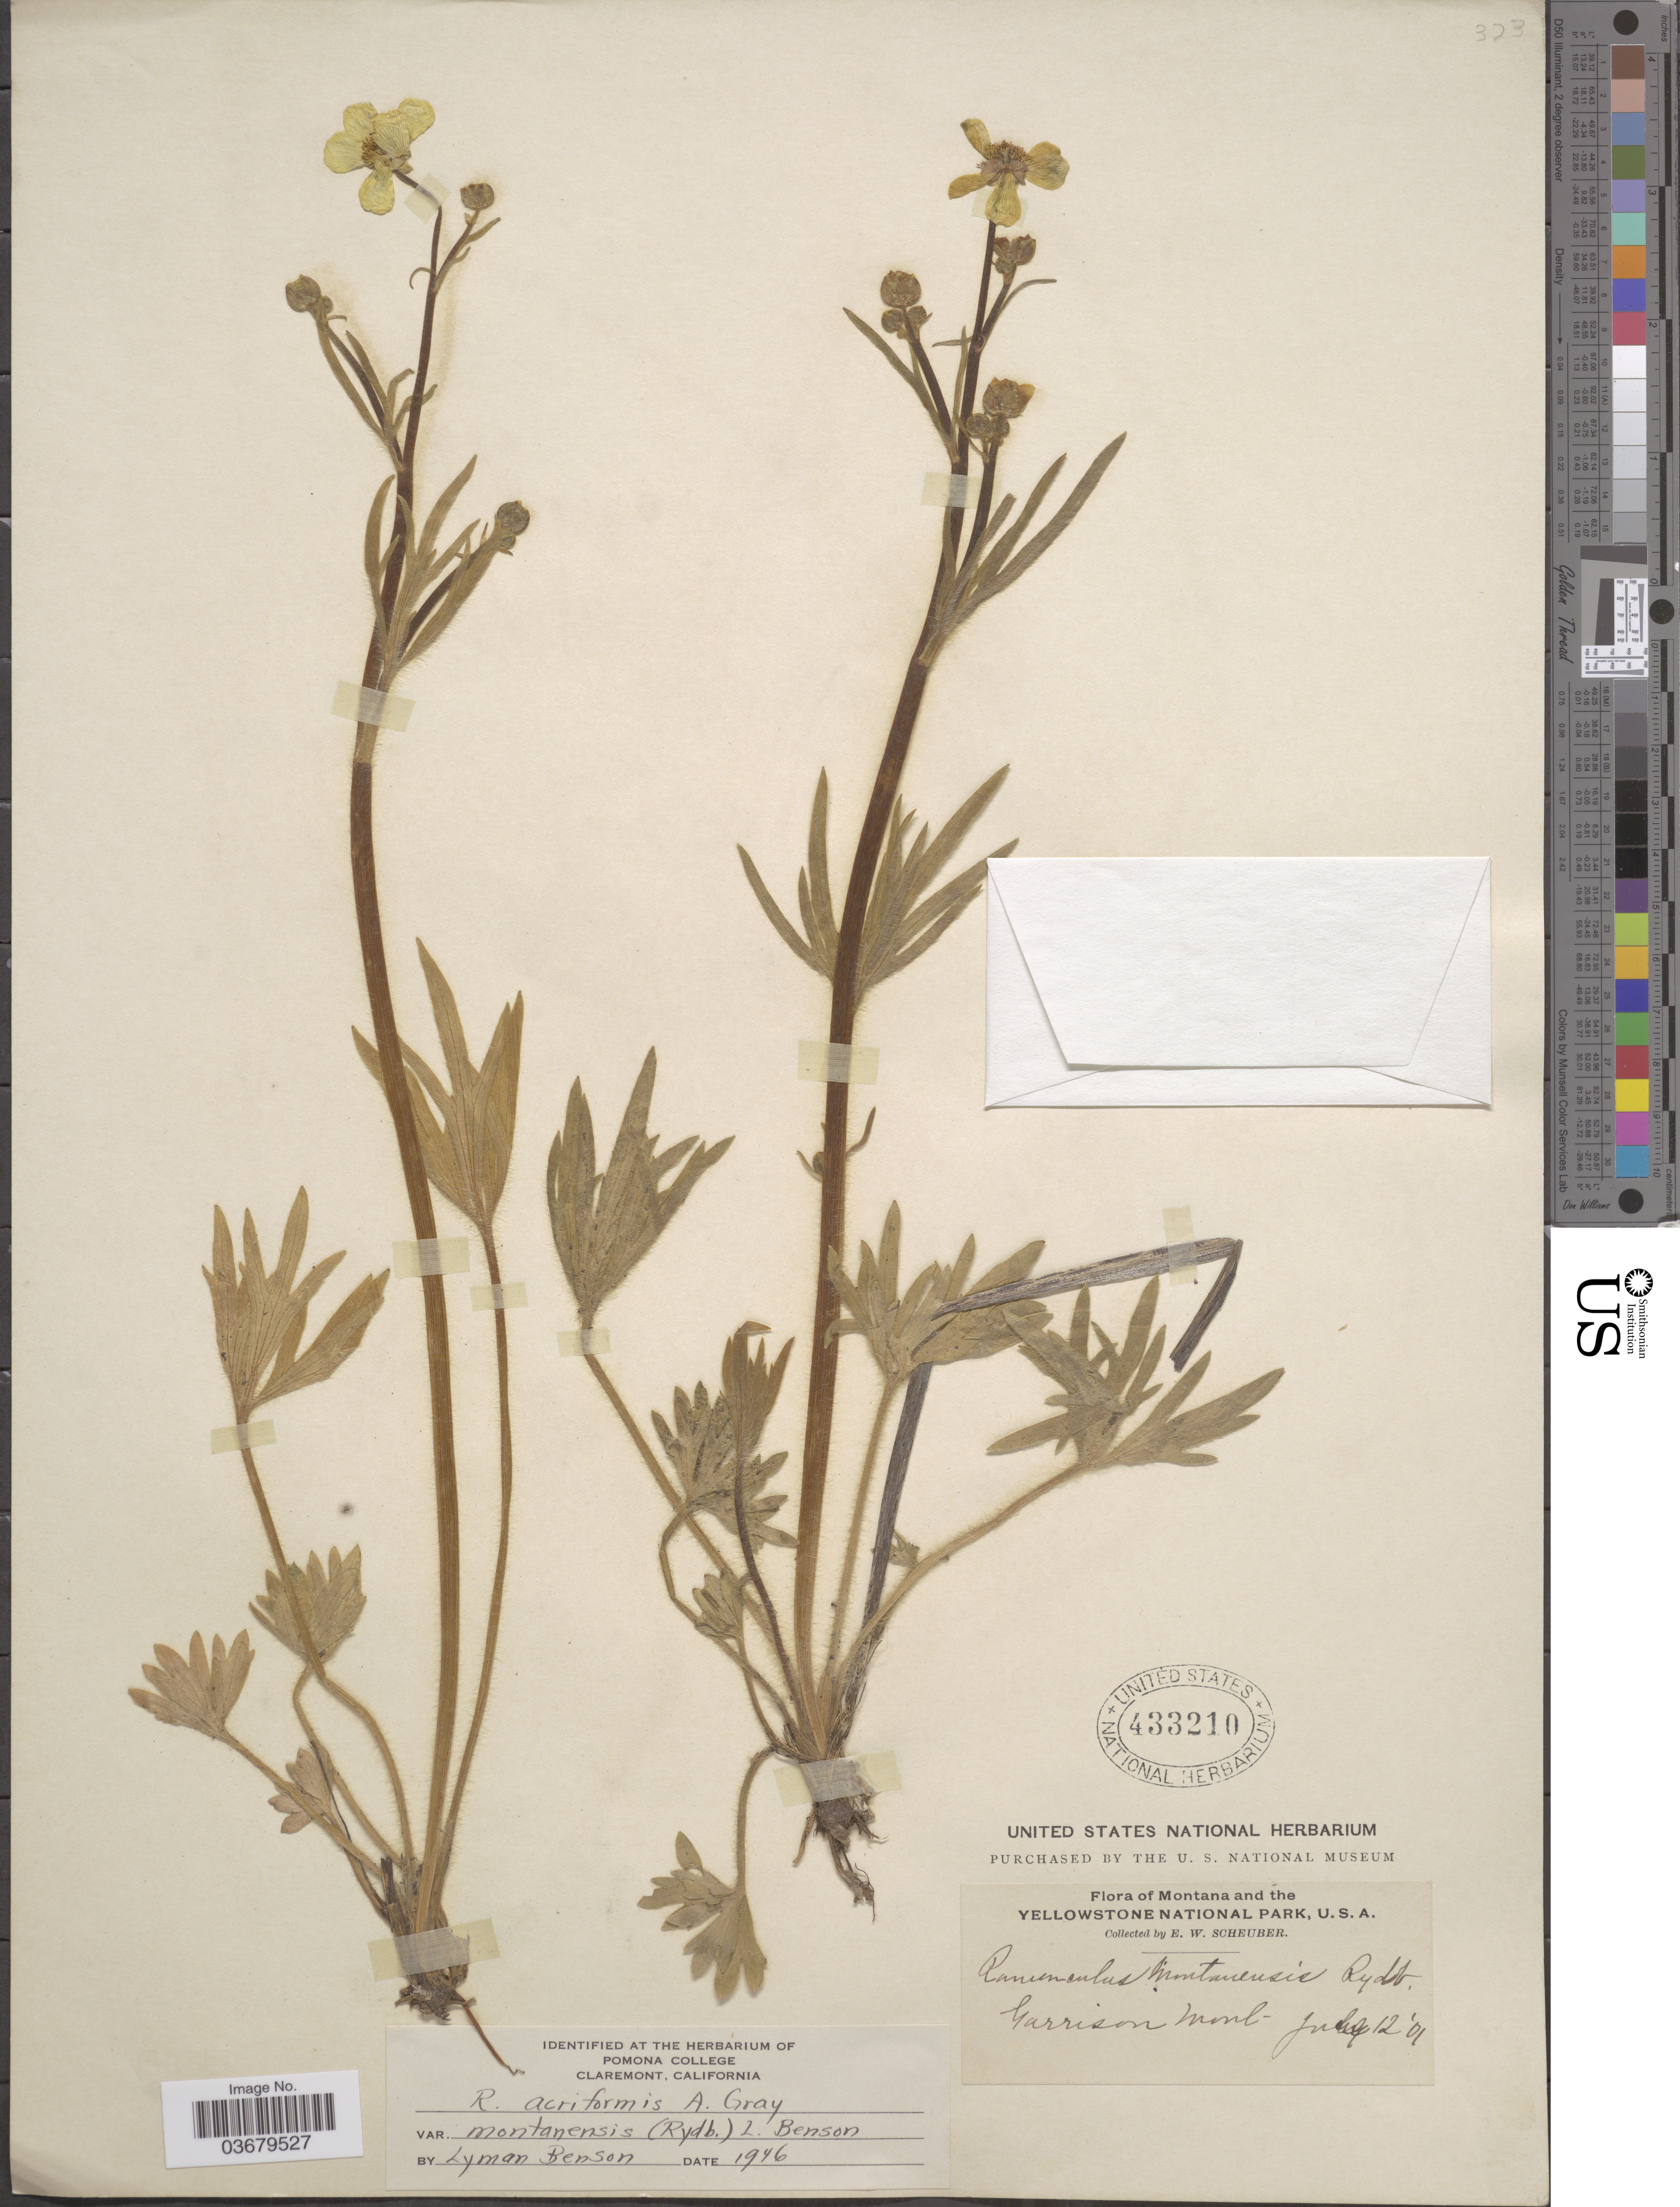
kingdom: Plantae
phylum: Tracheophyta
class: Magnoliopsida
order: Ranunculales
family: Ranunculaceae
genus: Ranunculus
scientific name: Ranunculus acriformis var. montanensis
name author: (Rydb.) L.D. Benson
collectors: E. Scheuber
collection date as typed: Transcribed d/m/y: 12/7/1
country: United States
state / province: Montana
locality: Garrison.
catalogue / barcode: US 433210